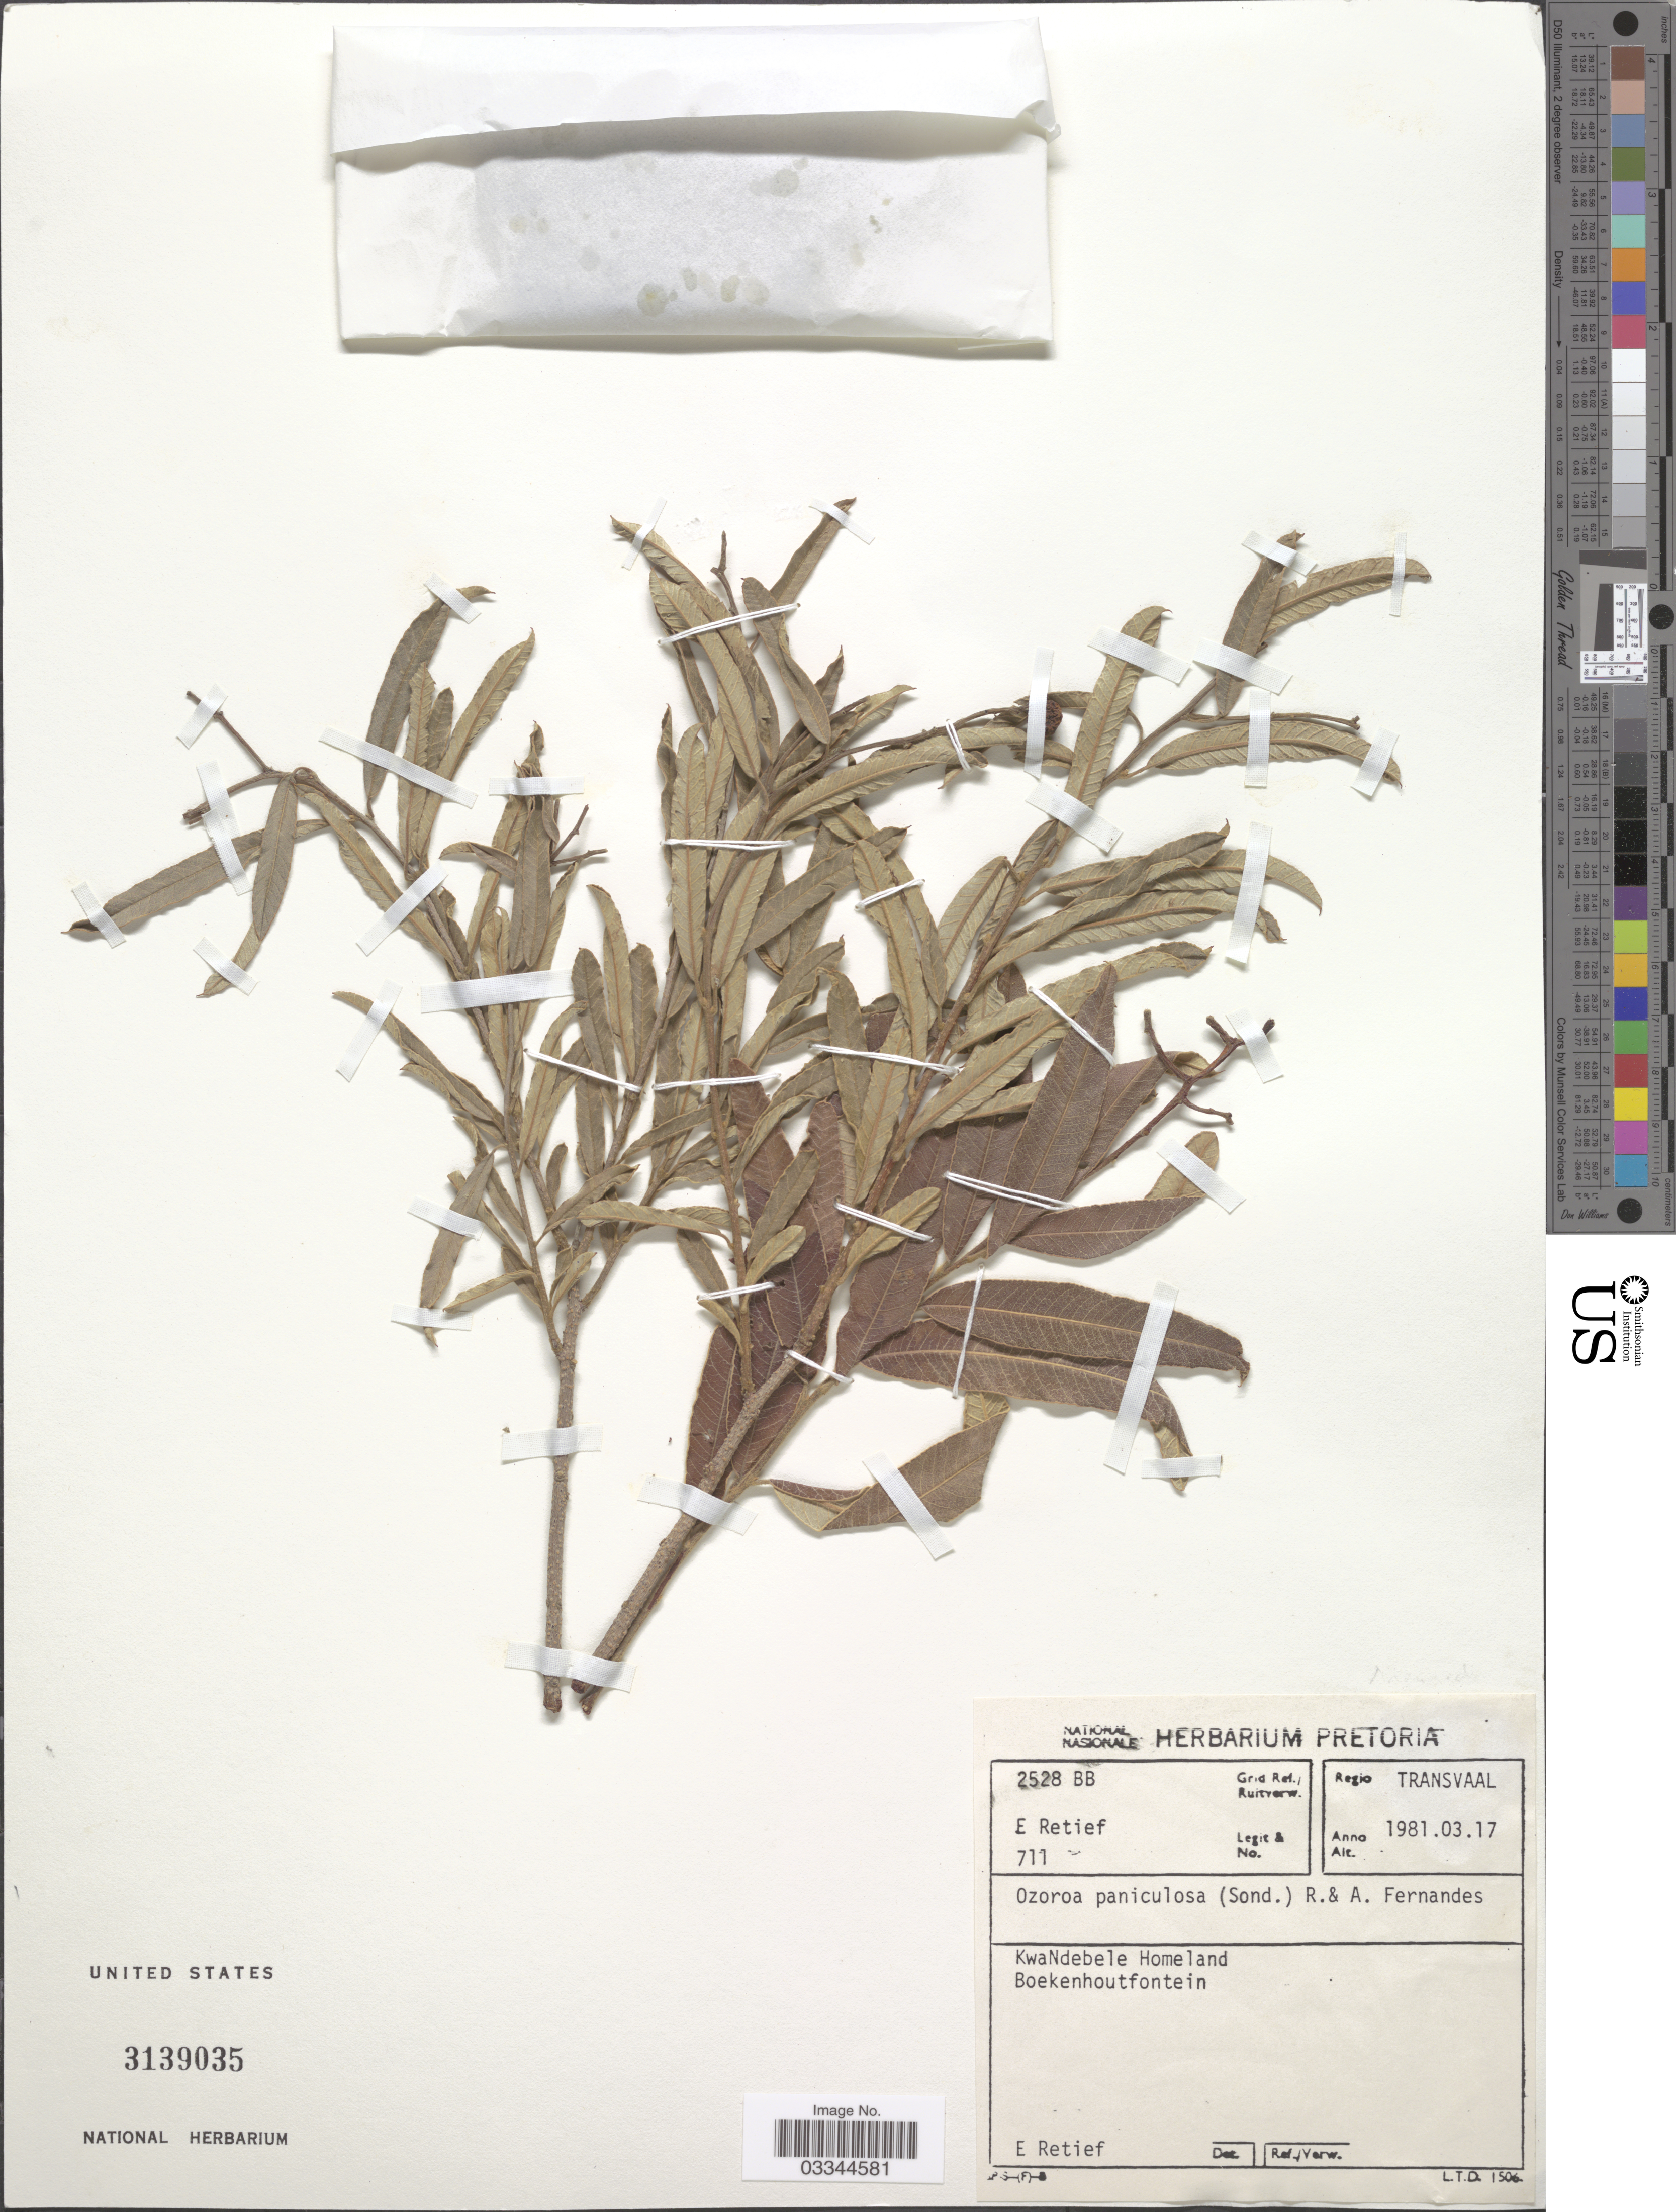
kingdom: Plantae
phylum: Tracheophyta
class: Magnoliopsida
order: Sapindales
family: Anacardiaceae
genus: Ozoroa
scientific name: Ozoroa paniculosa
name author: (Sond.) R. Fern. & A. Fern.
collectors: E. Retief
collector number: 711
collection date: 1981-03-17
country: South Africa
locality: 2528 BB Grid Ref. Regio Transvaal. KwaNdebele Homeland. Boekenhoutfontein.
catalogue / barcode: US 3139035